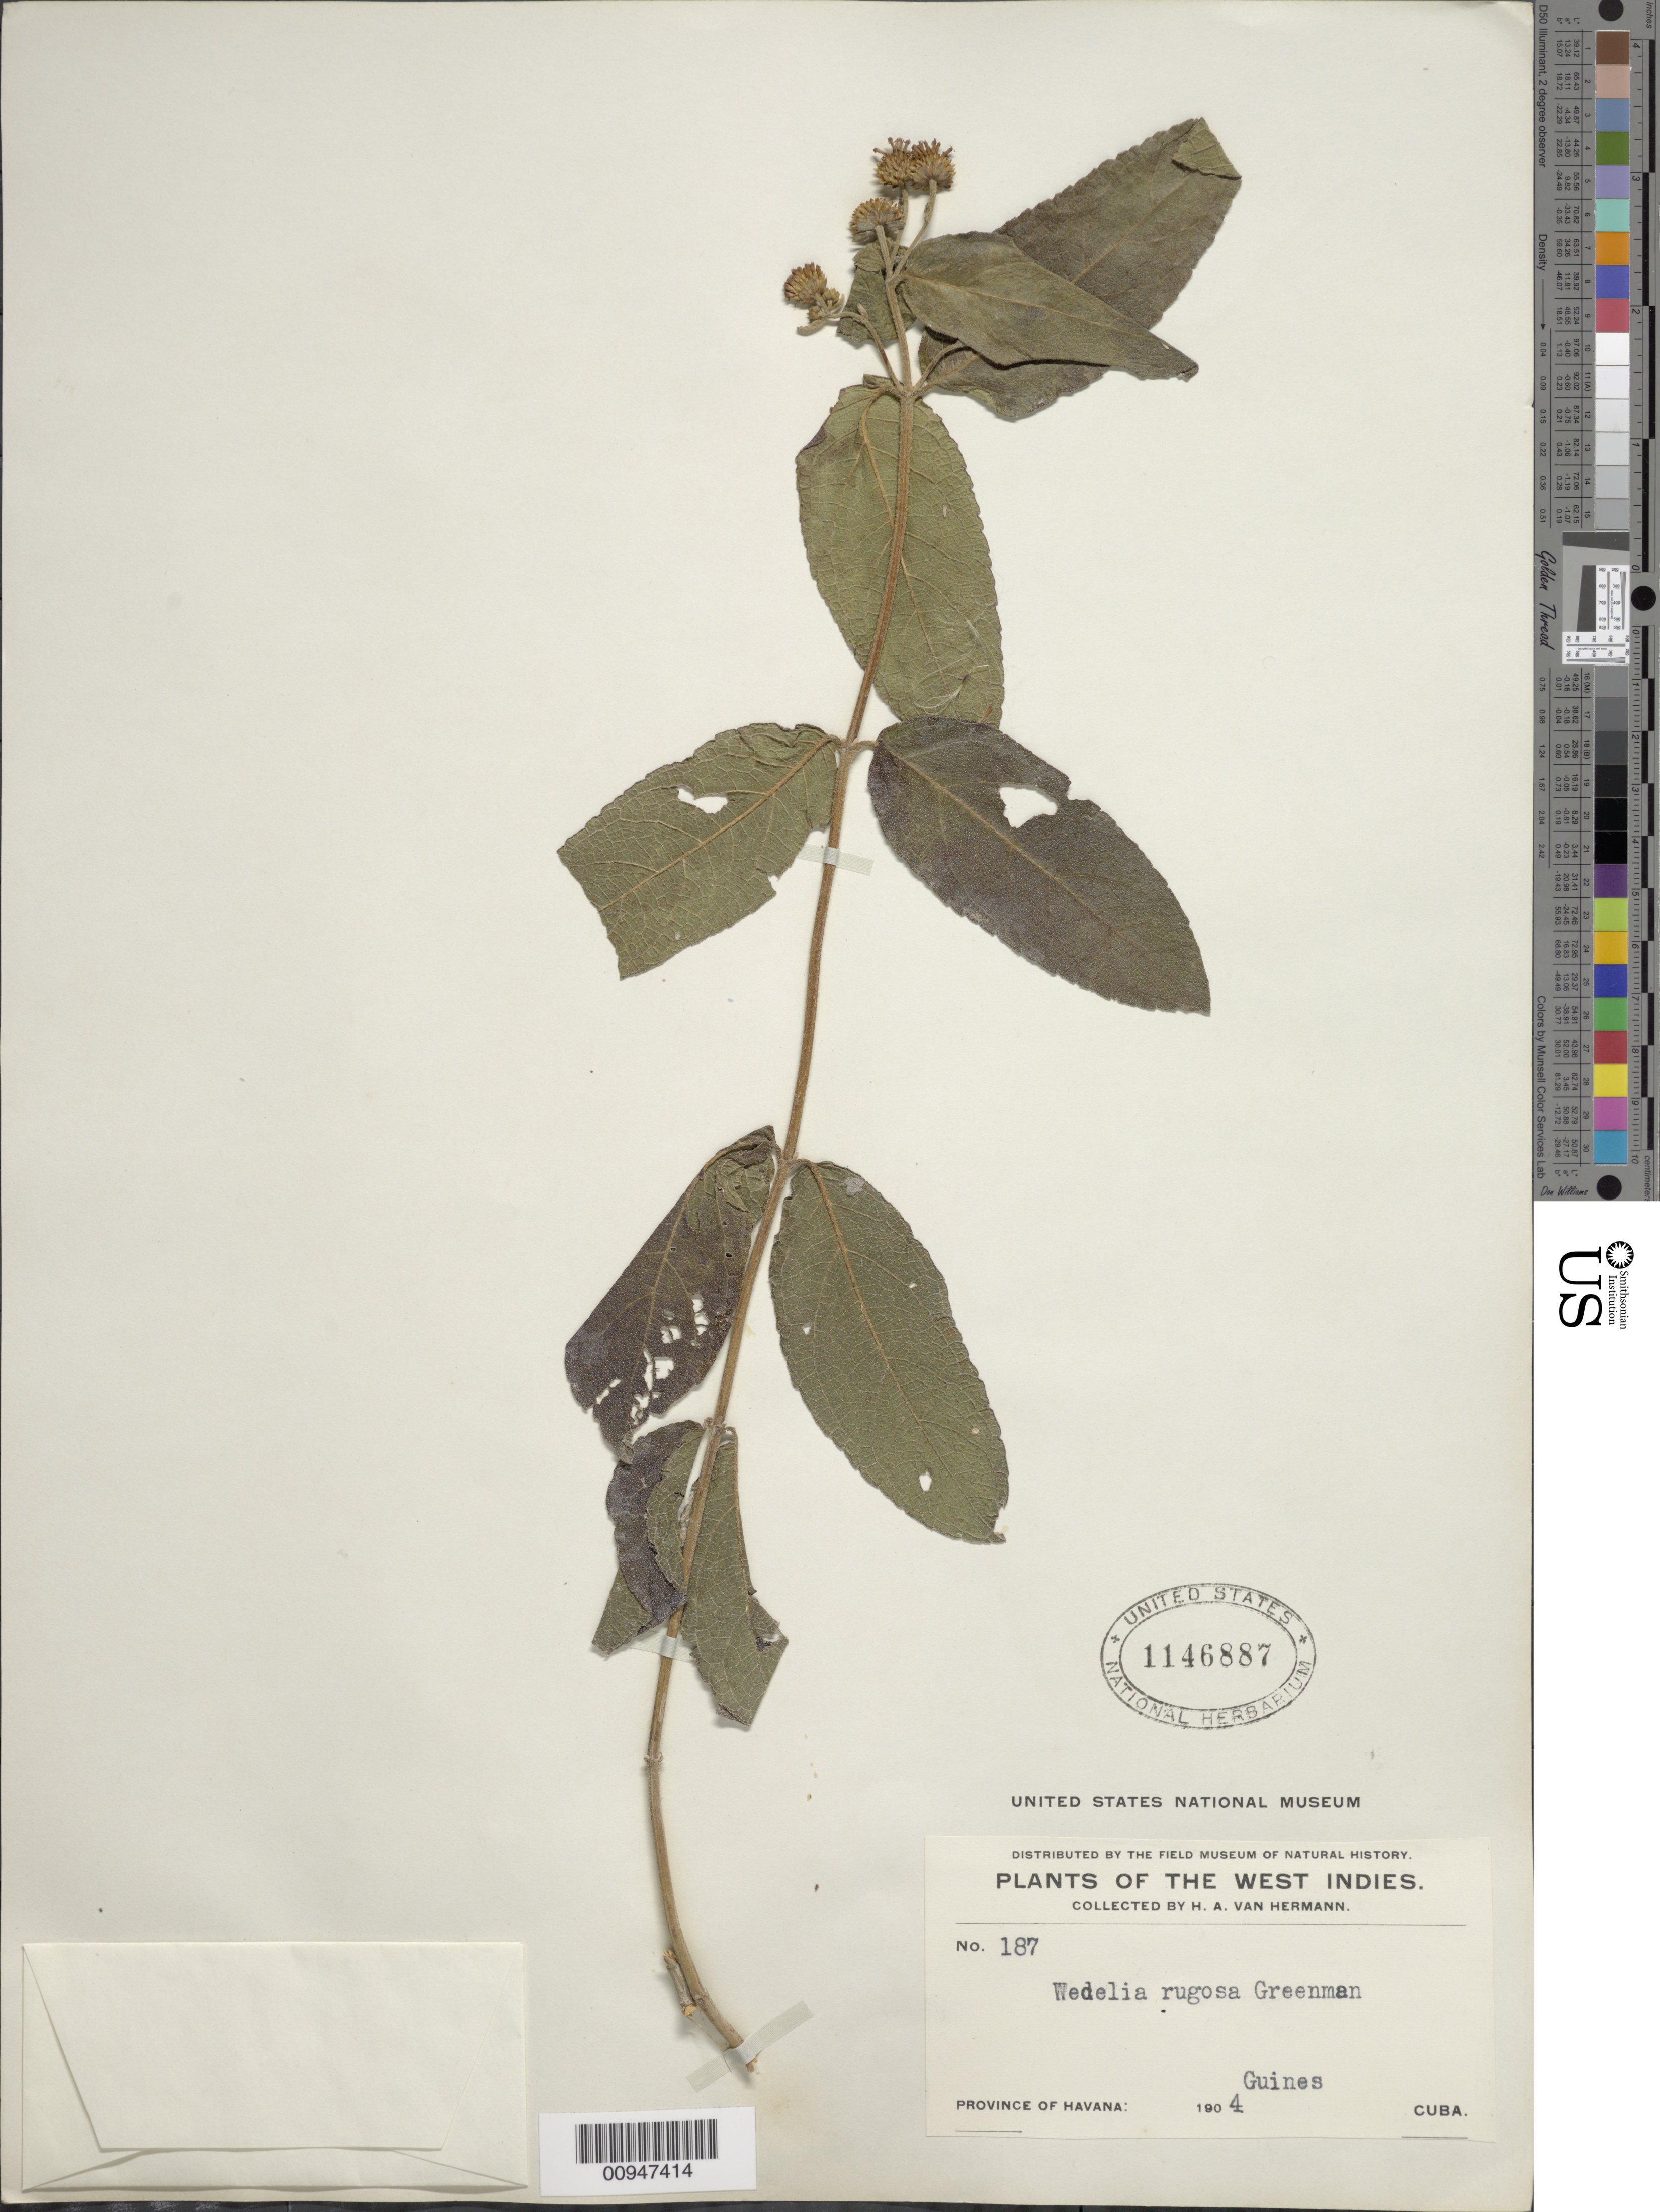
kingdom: Plantae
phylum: Tracheophyta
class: Magnoliopsida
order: Asterales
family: Asteraceae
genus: Wedelia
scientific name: Wedelia rugosa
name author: Greenm.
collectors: H. A. Van Hermann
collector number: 187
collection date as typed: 1904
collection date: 1904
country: Cuba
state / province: La Habana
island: Cuba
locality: Guines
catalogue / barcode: US 1146887